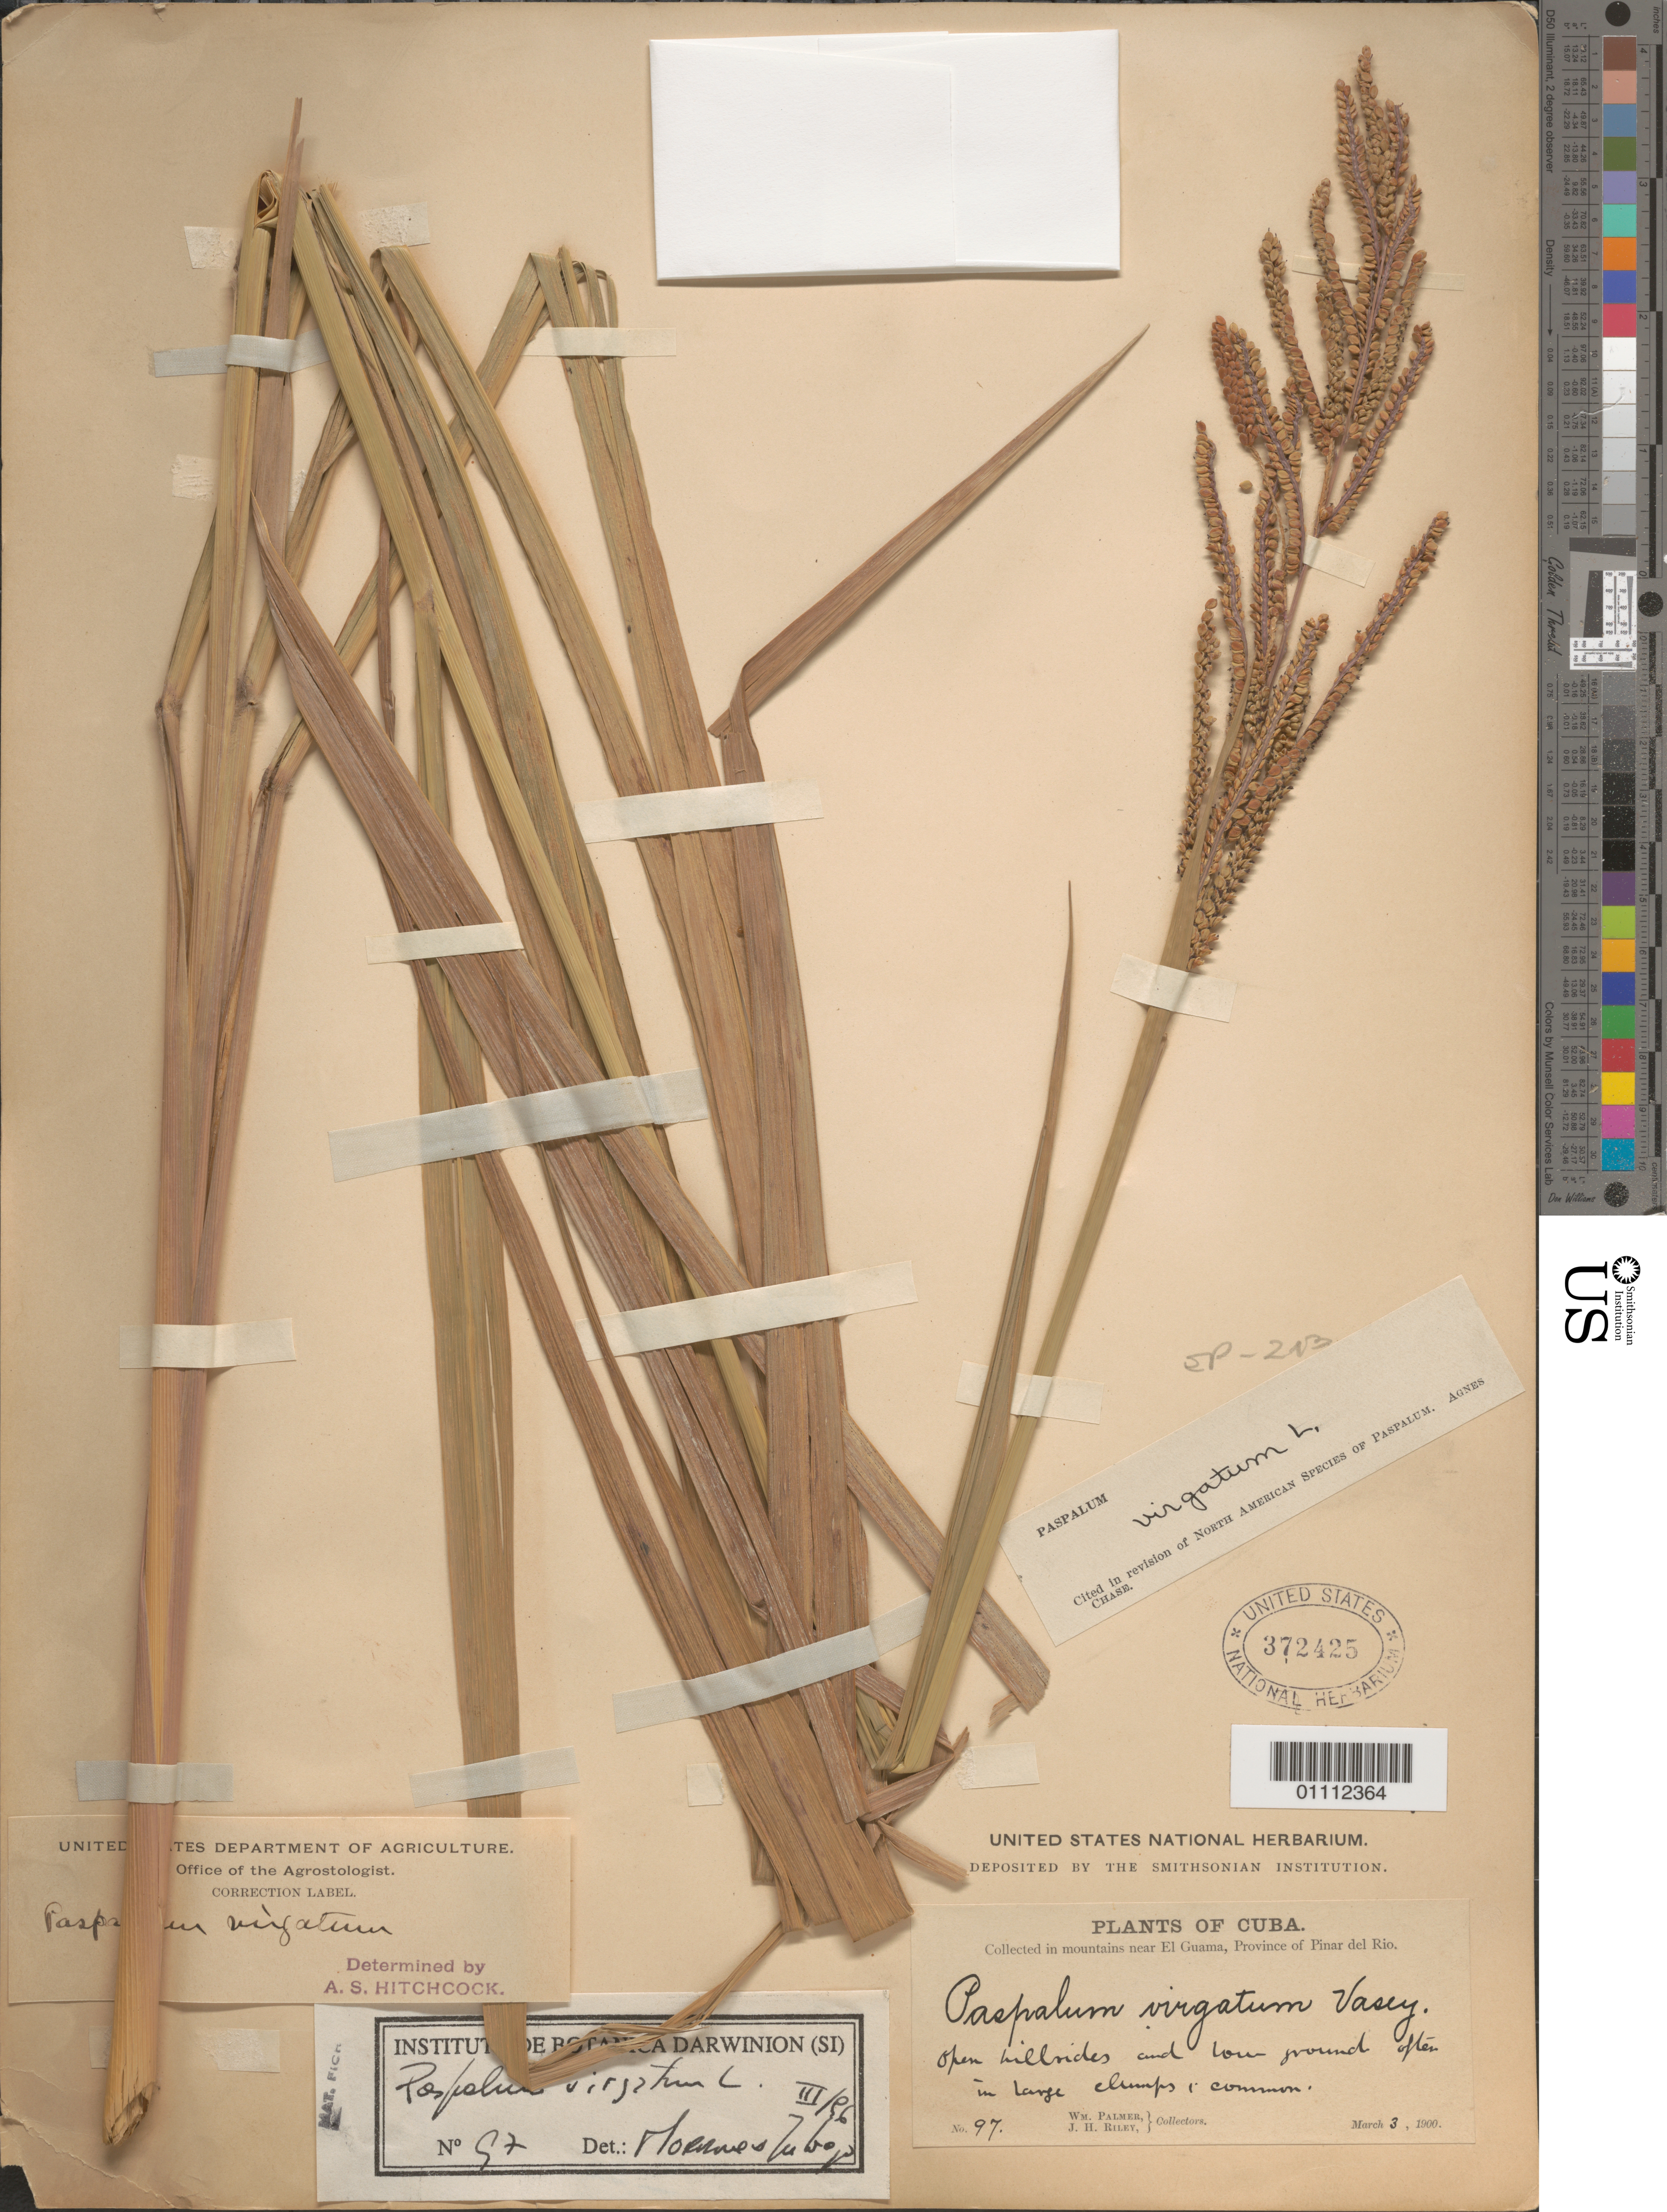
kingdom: Plantae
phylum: Tracheophyta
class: Liliopsida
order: Poales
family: Poaceae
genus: Paspalum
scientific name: Paspalum virgatum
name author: L.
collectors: W. Palmer & J. H. Riley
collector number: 97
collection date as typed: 03 Mar 1900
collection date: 1900-03-03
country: Cuba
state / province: Santiago de Cuba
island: Cuba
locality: El Guama, vicinity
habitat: Open hillsides and low grown, common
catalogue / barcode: US 372425